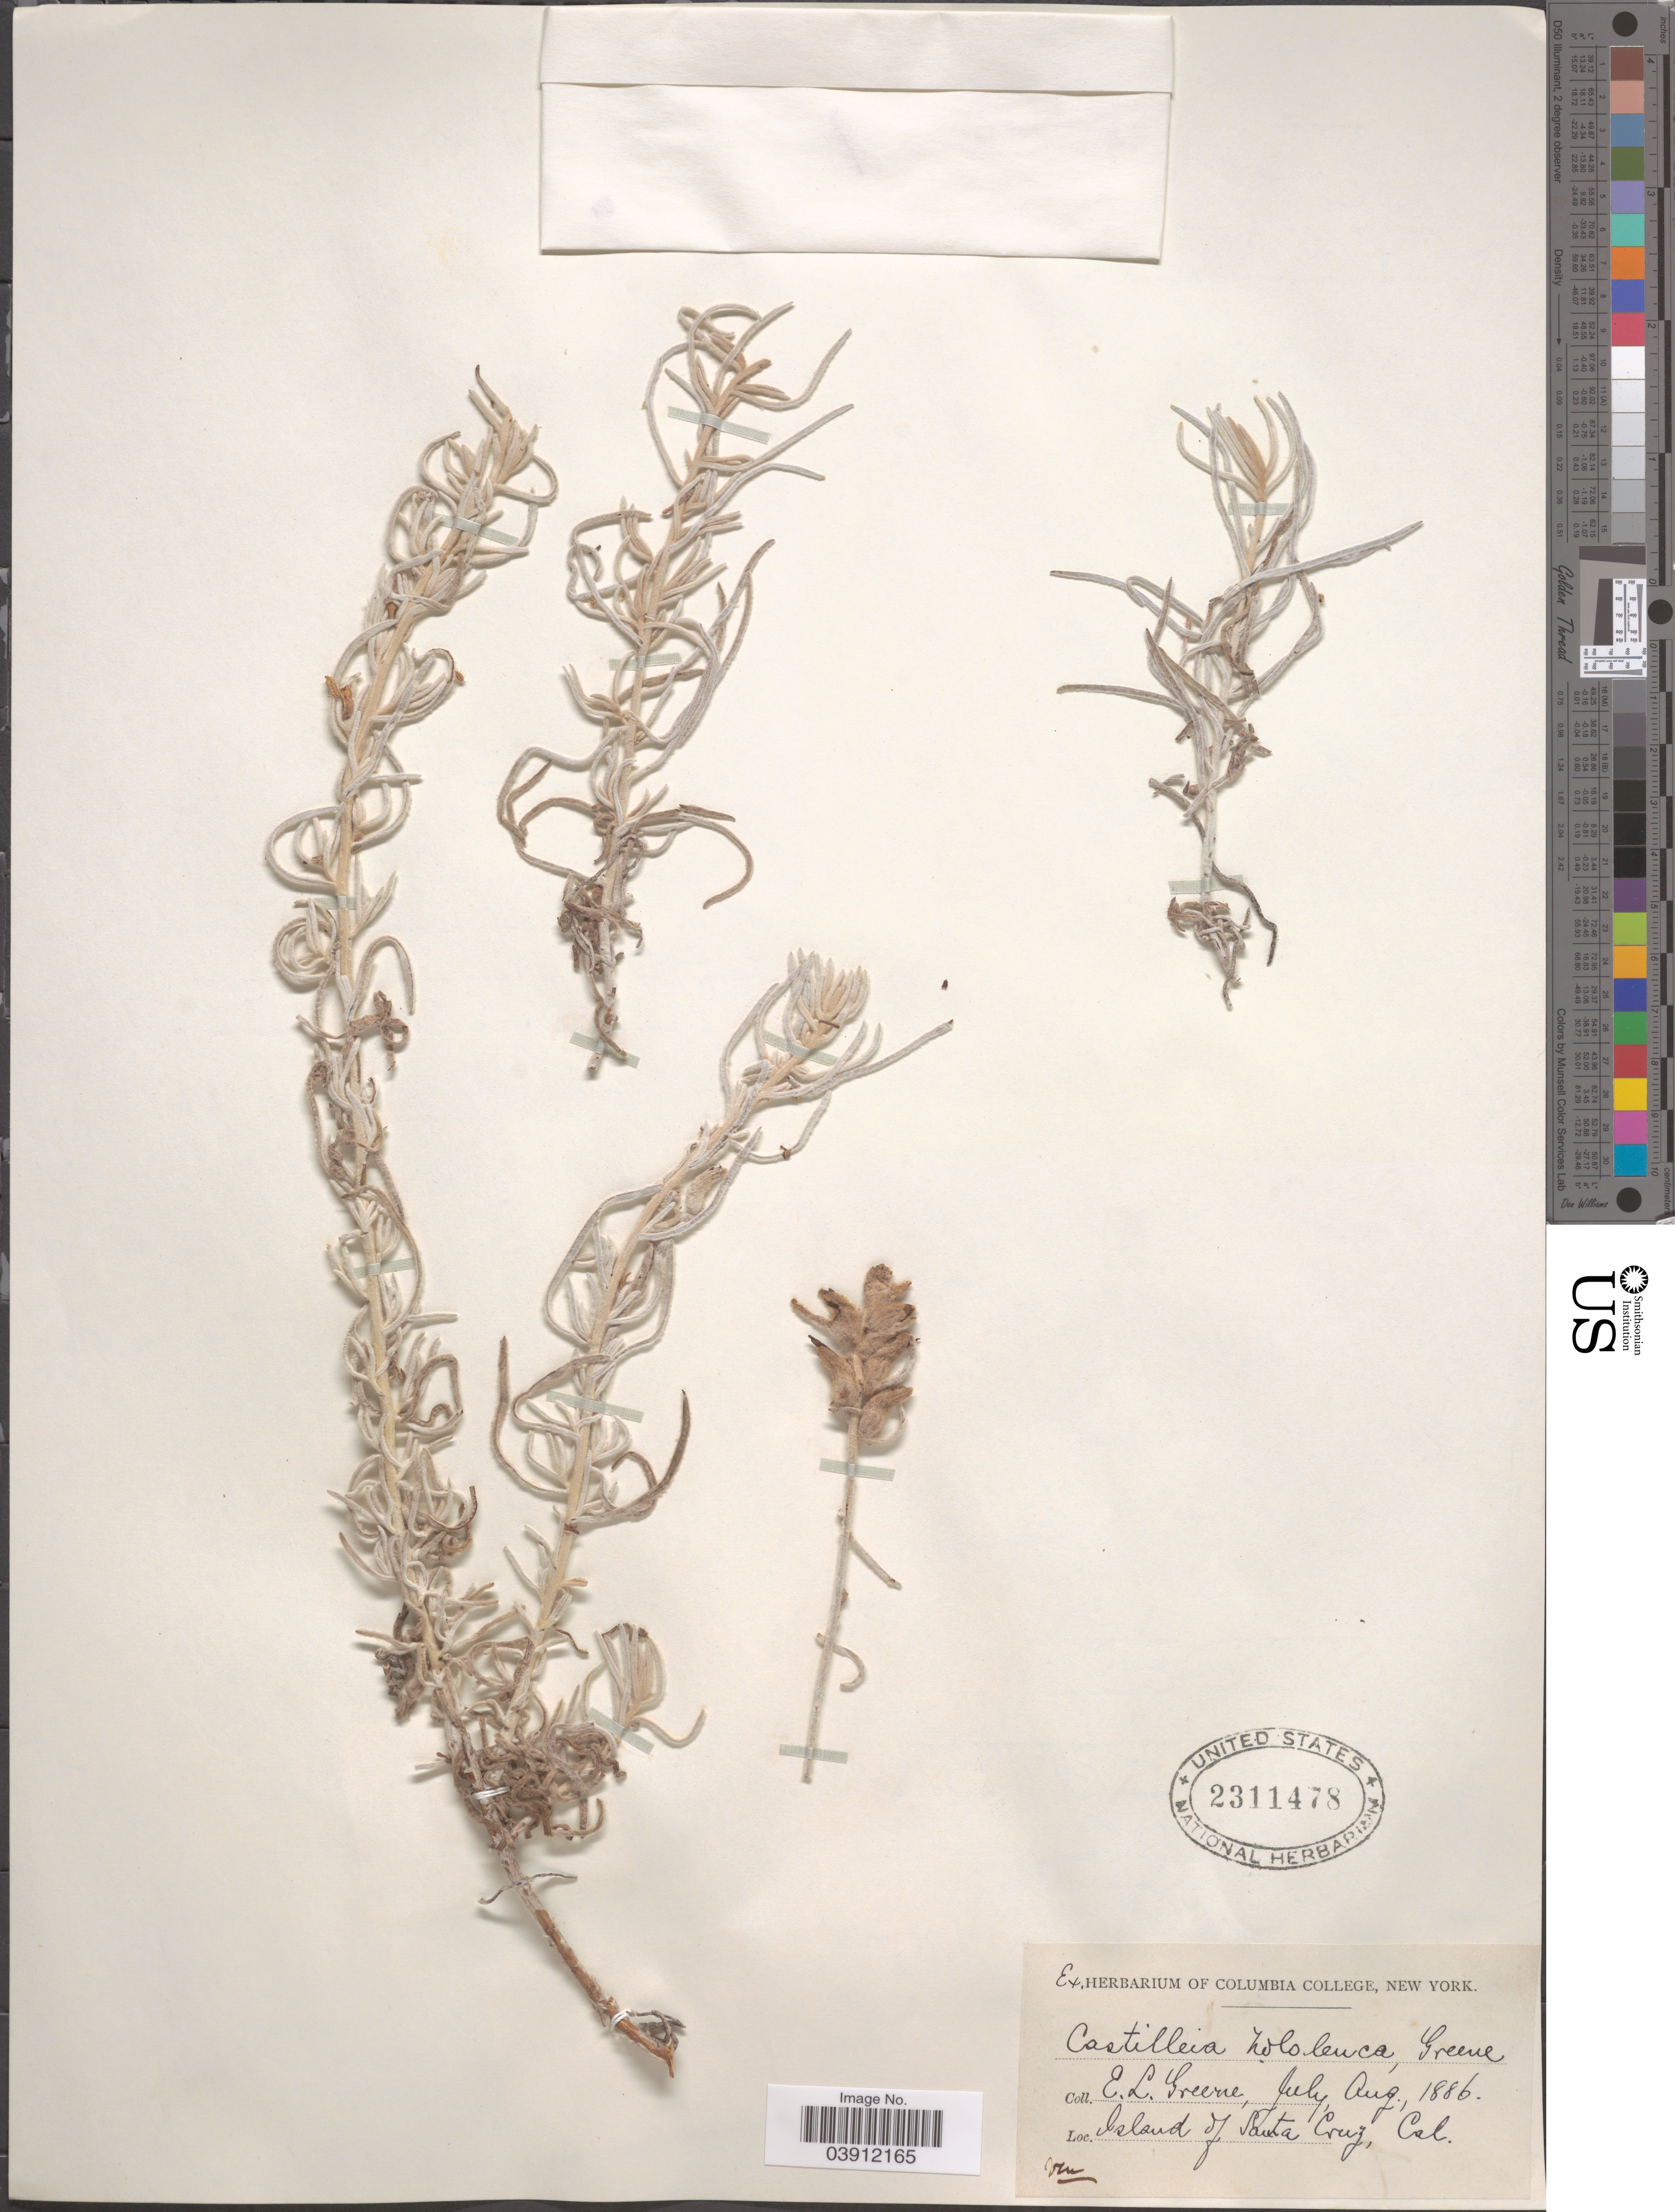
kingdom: Plantae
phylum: Tracheophyta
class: Magnoliopsida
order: Lamiales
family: Orobanchaceae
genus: Castilleja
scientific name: Castilleja hololeuca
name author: Greene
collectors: E. L. Greene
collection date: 1886-07/1886-08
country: United States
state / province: California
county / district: Santa Barbara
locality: Island of Santa Cruz.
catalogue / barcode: US 2311478